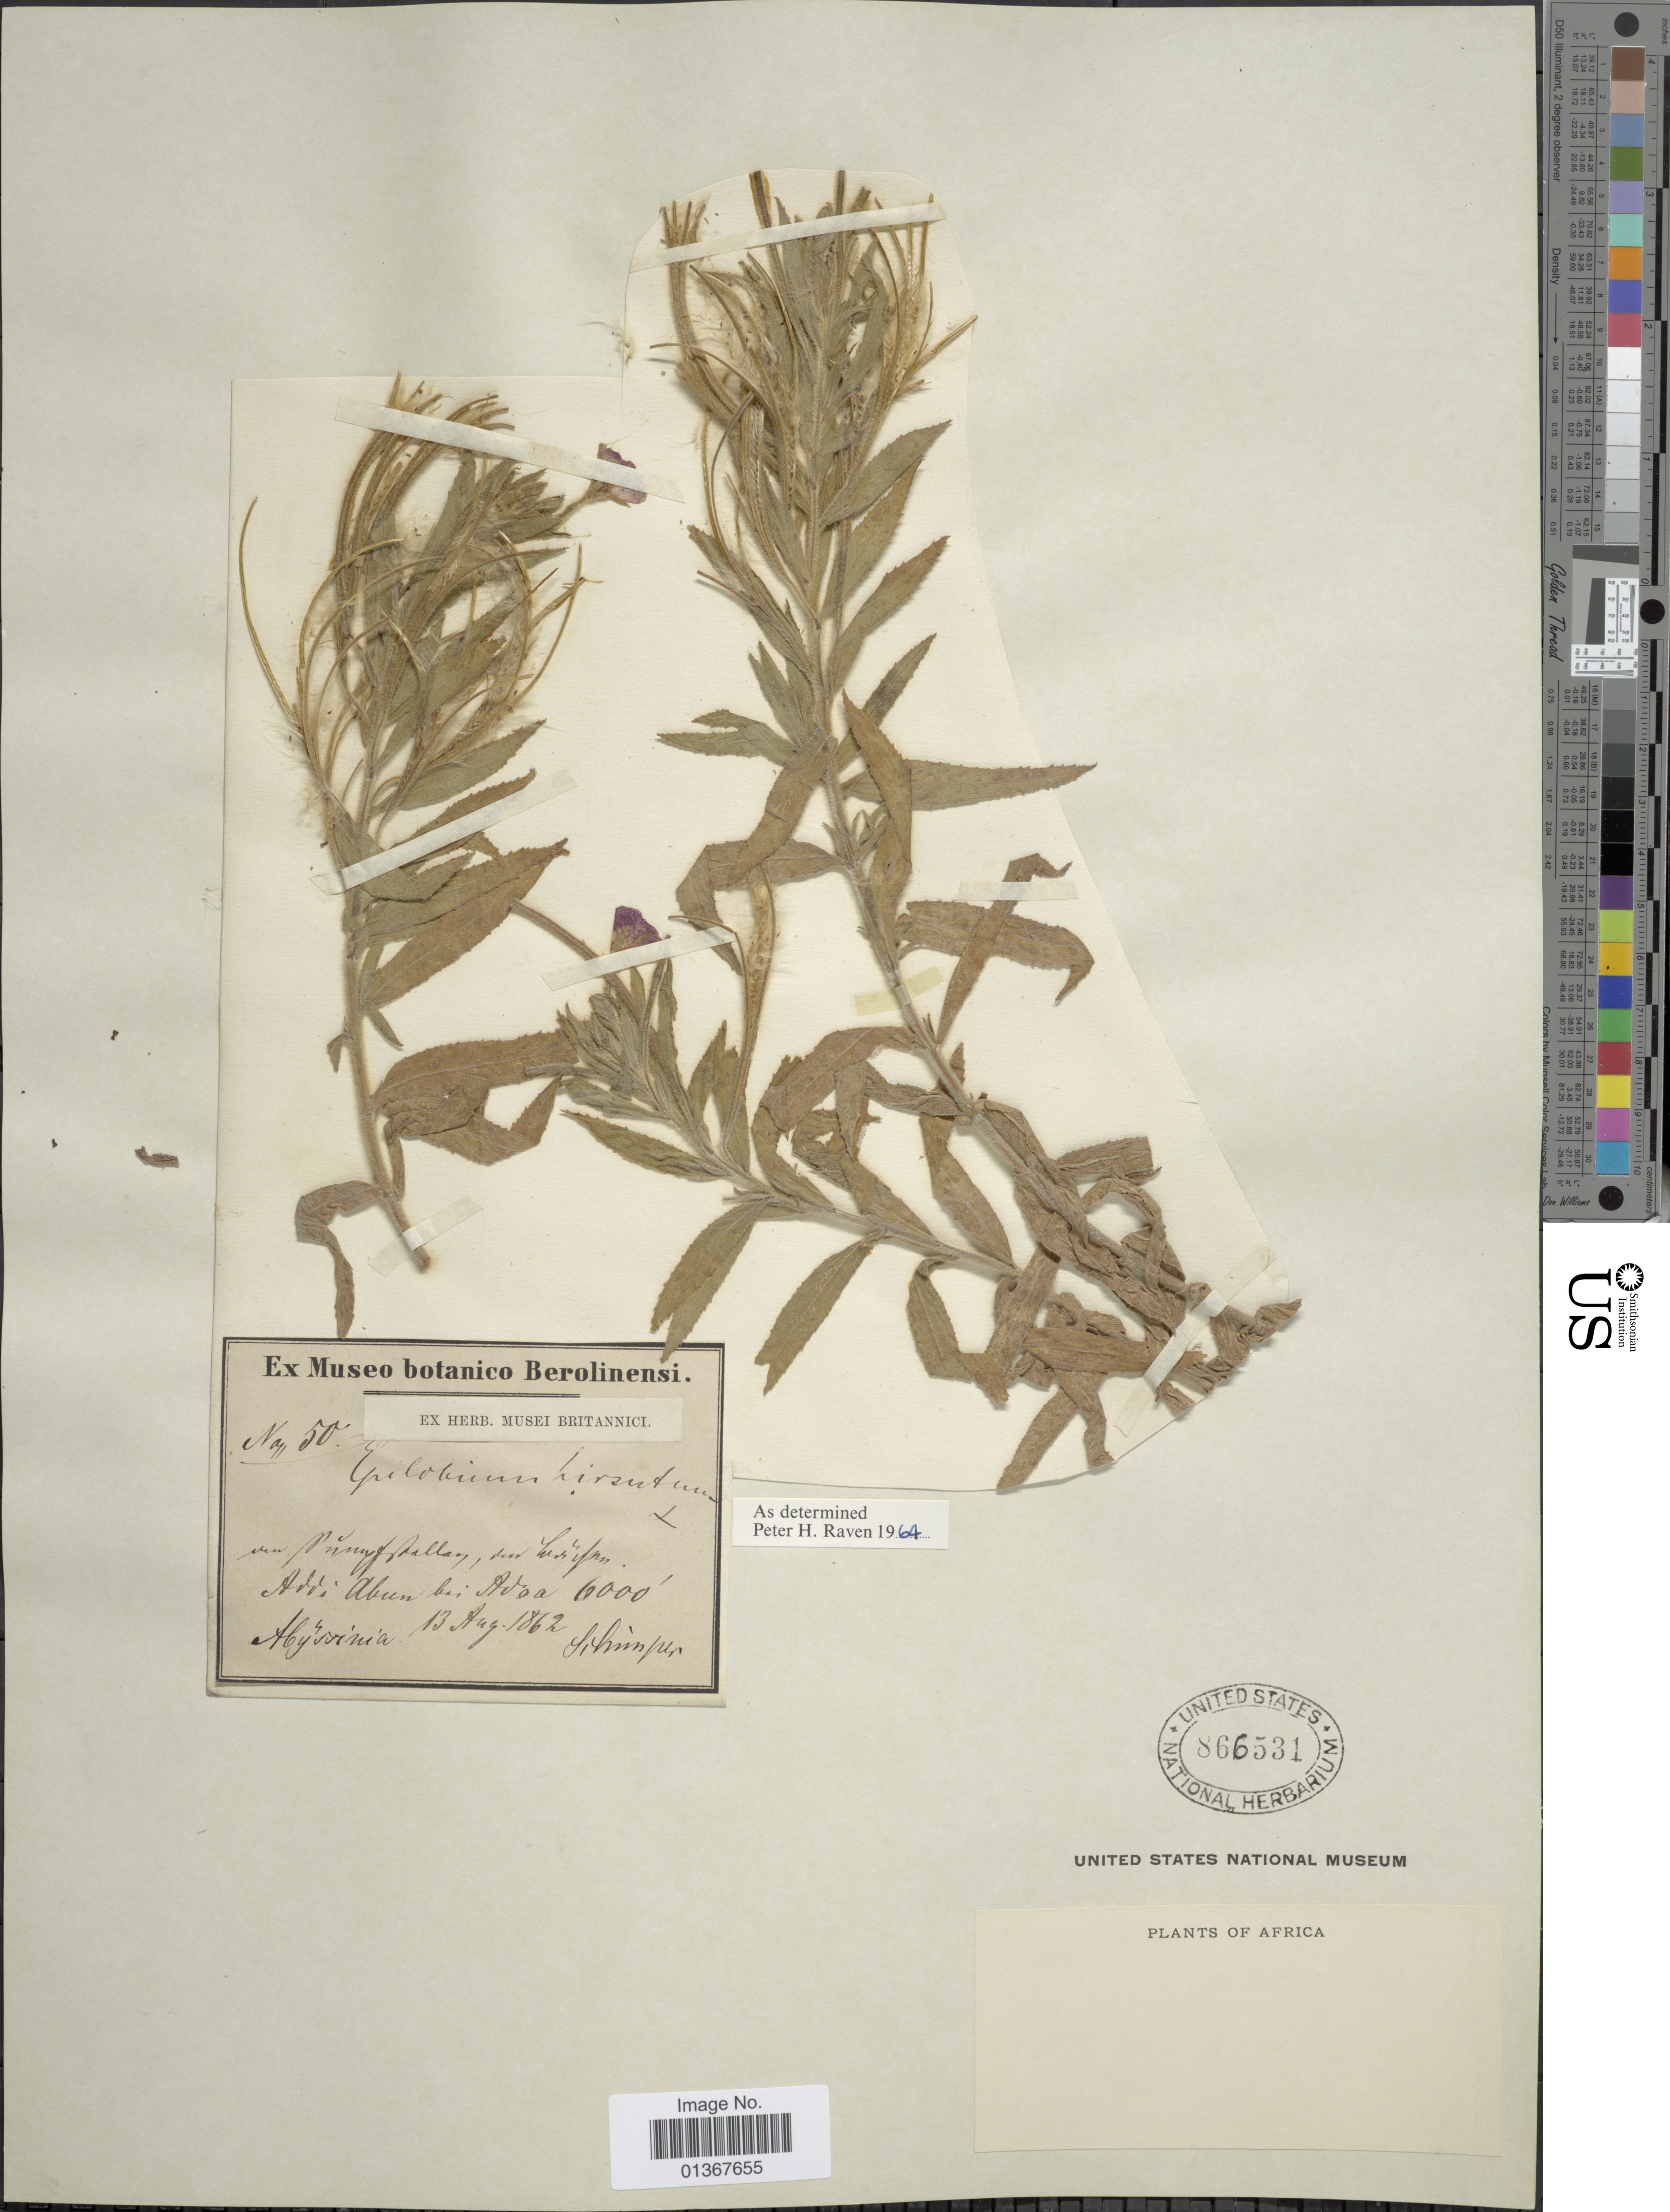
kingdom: Plantae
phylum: Tracheophyta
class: Magnoliopsida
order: Myrtales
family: Onagraceae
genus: Epilobium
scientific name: Epilobium hirsutum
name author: L.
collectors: -. Schimper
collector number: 50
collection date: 1862-08-13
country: Ethiopia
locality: [illegible text] Addi Abun bai Avaa, Abyssinia.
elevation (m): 1829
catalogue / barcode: US 866531